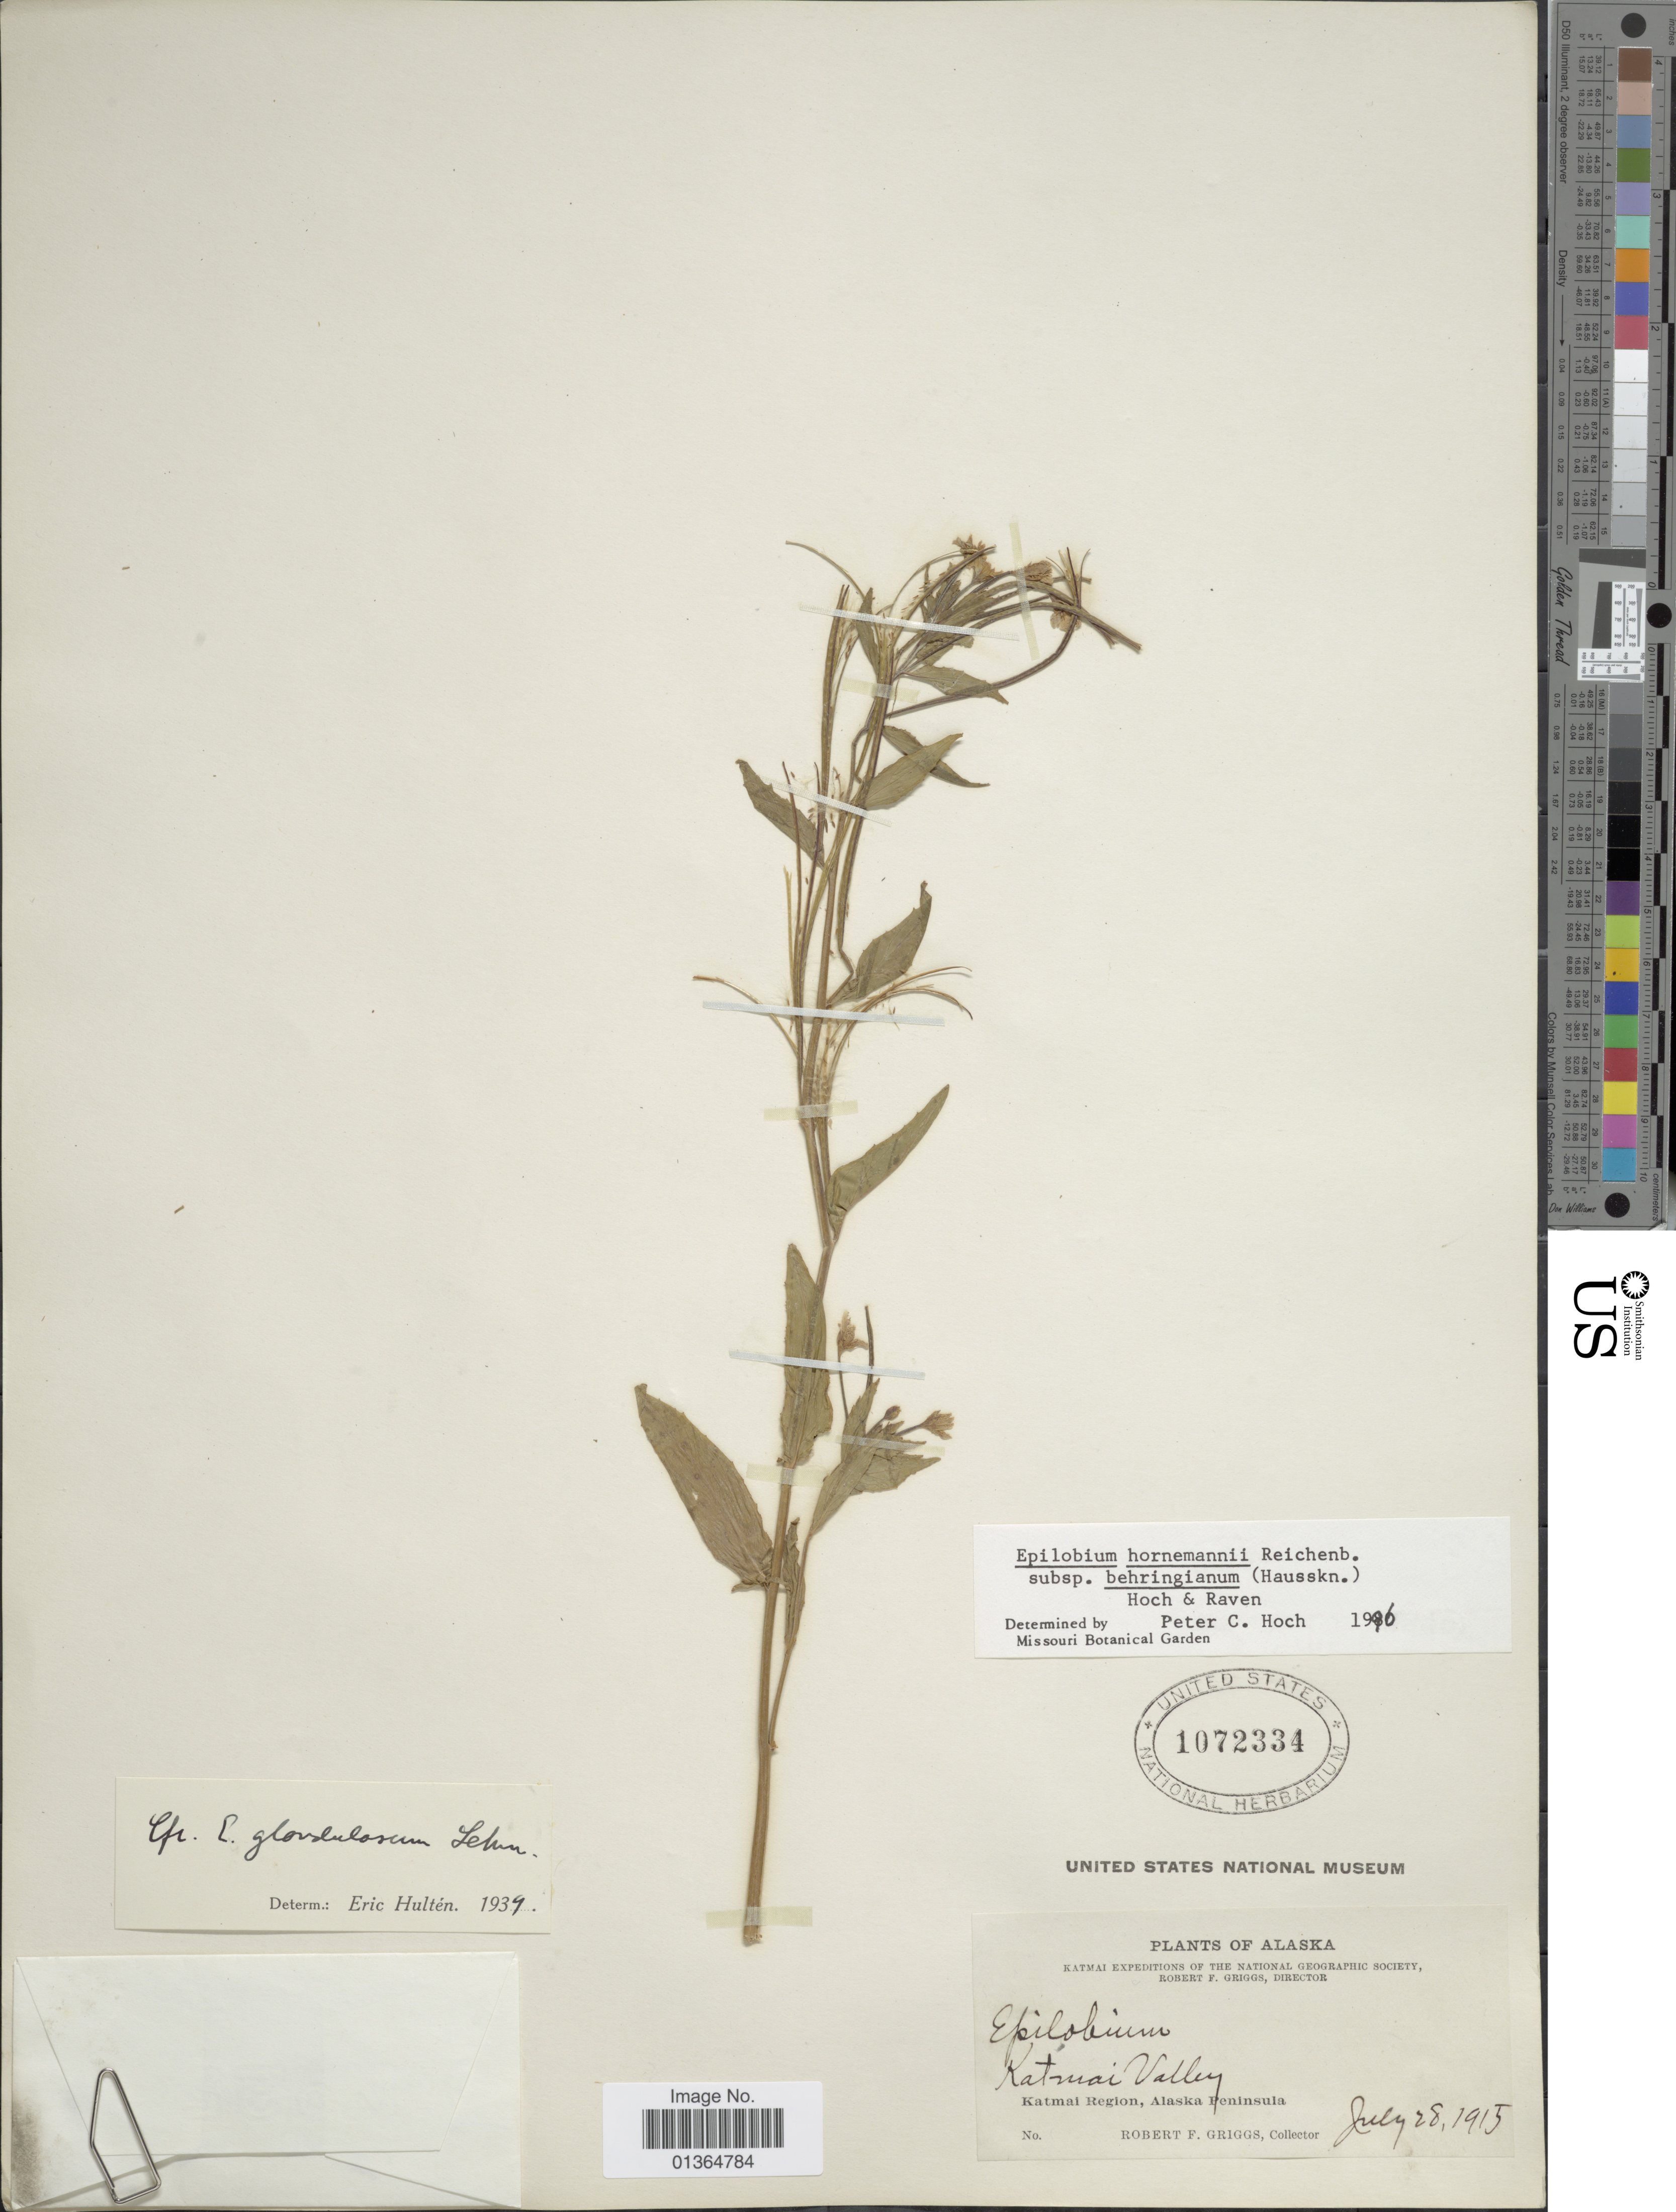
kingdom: Plantae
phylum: Tracheophyta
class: Magnoliopsida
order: Myrtales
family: Onagraceae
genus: Epilobium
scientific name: Epilobium hornemannii subsp. behringianum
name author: (Hausskn.) Hoch & P.H. Raven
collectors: R. F. Griggs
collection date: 1915-07-28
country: United States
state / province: Alaska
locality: Katmai Valley. Katmai Region.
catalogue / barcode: US 1072334